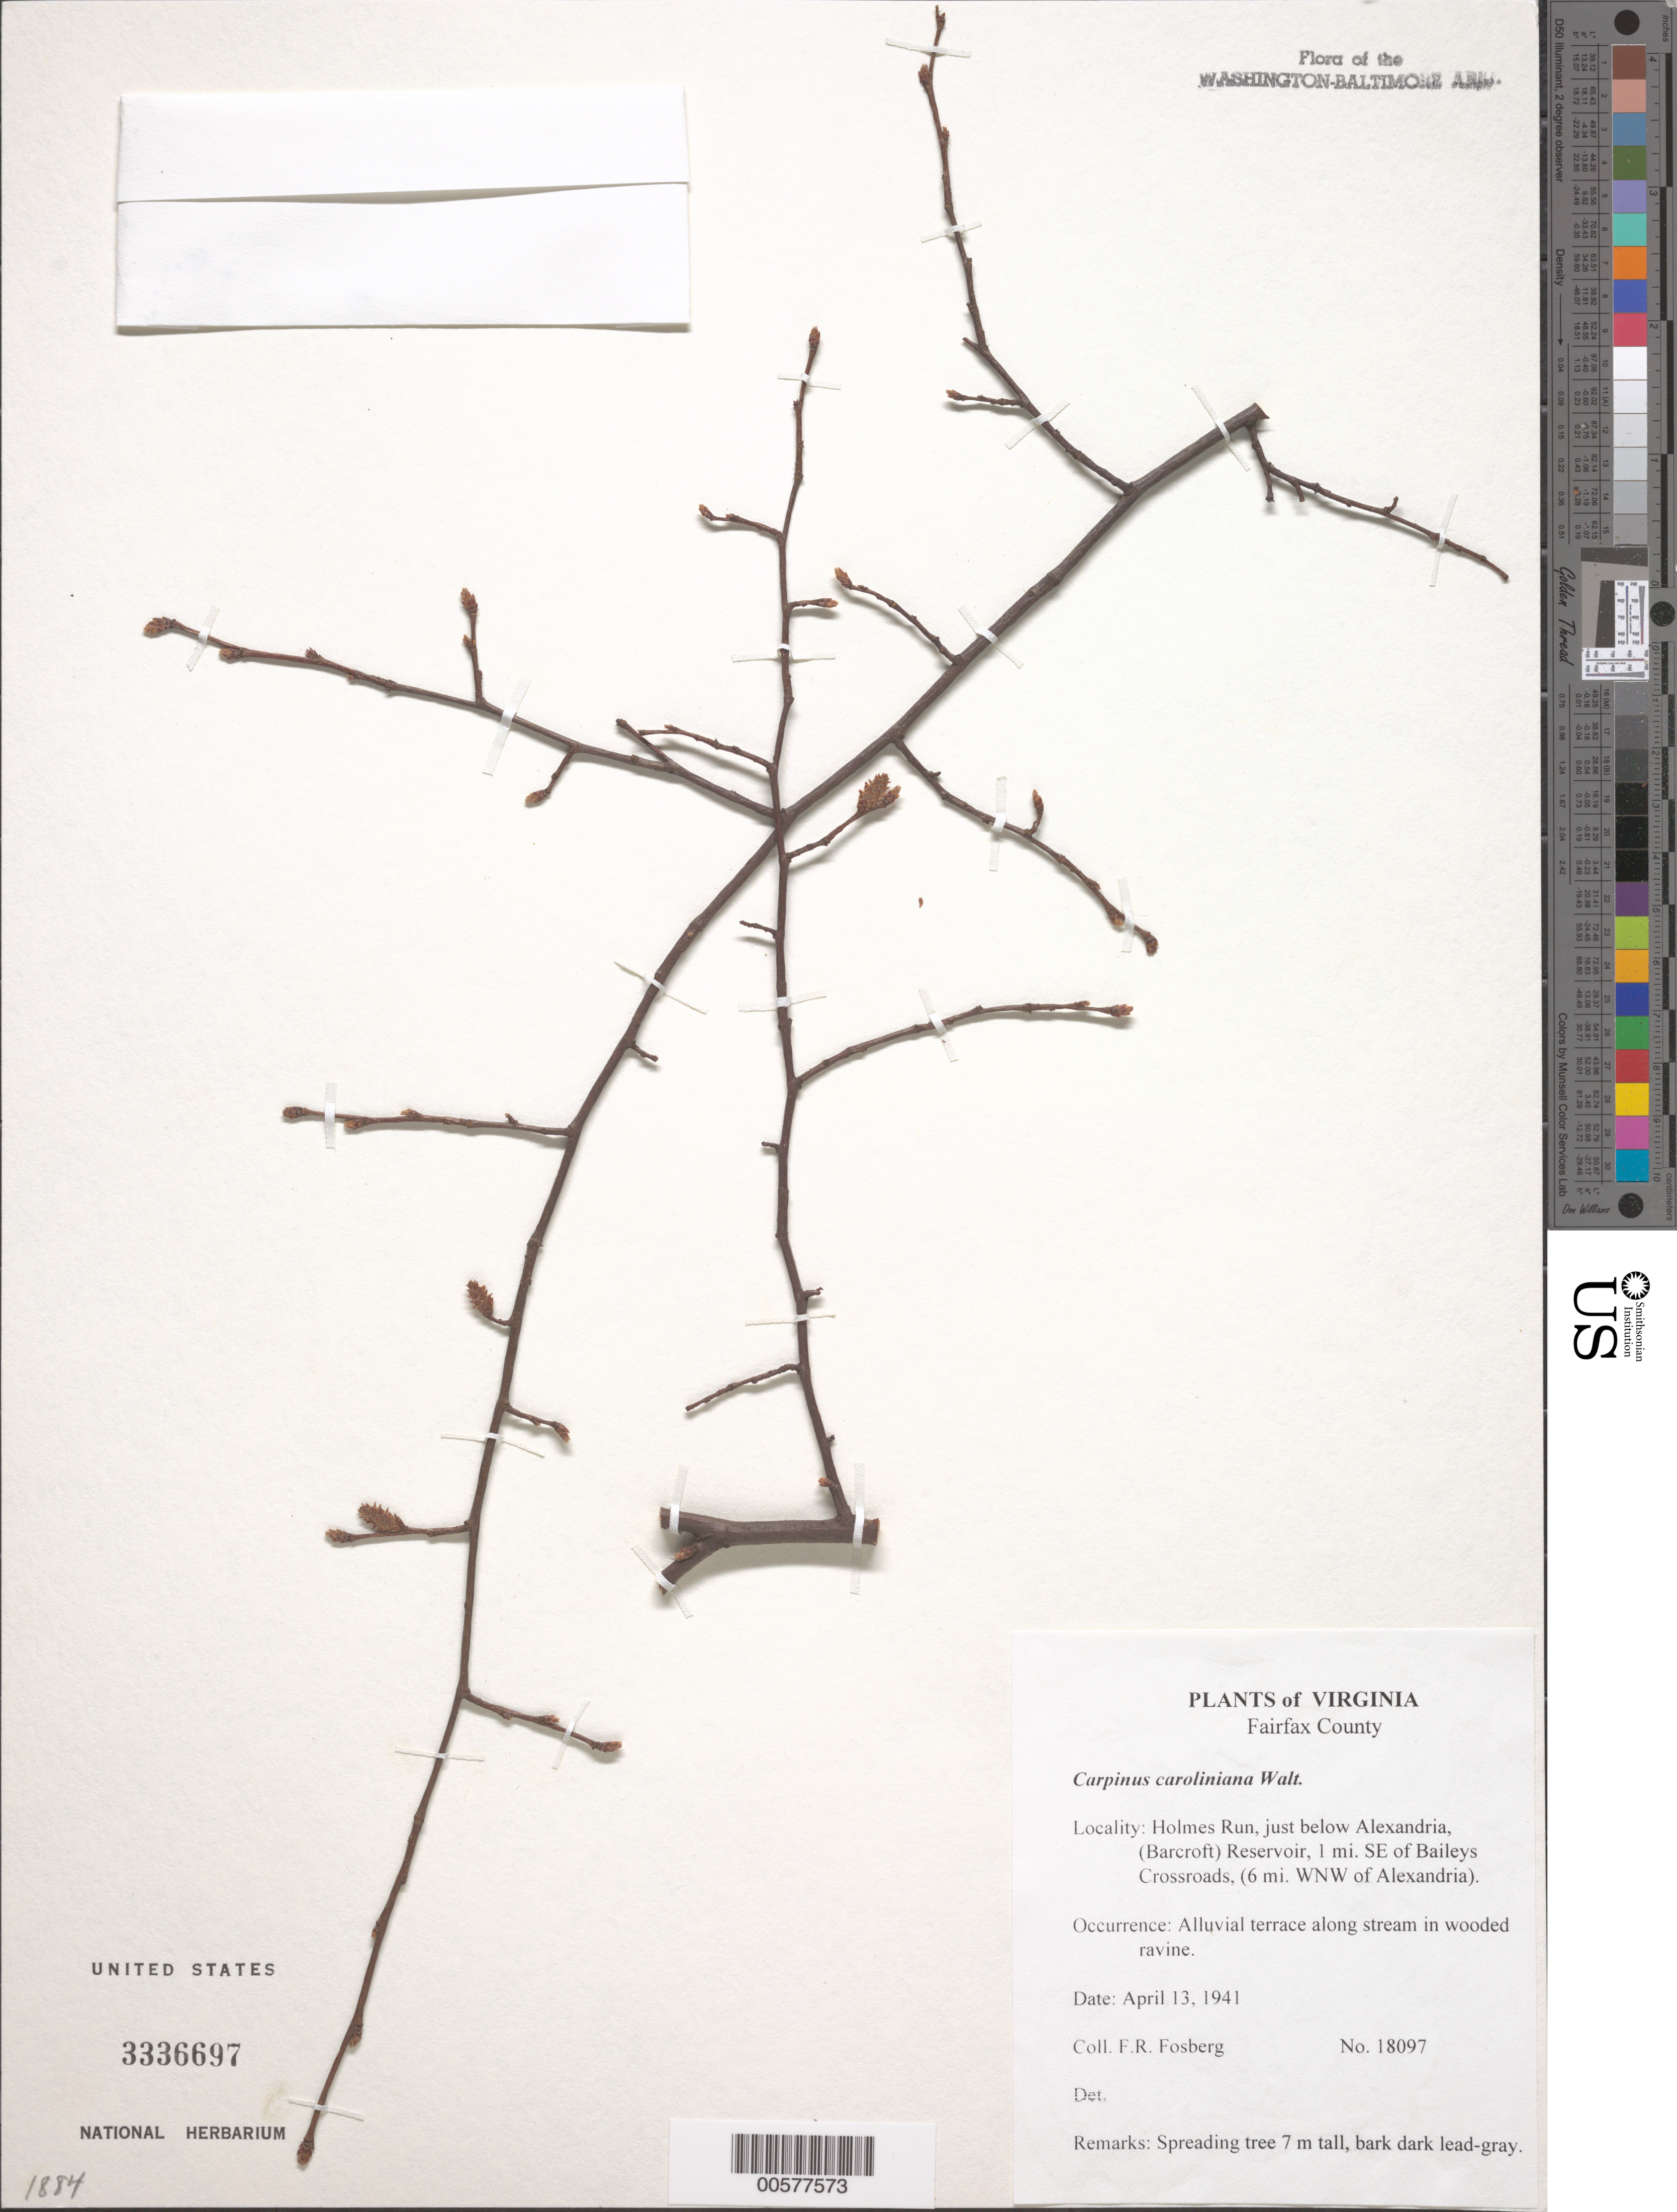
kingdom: Plantae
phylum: Tracheophyta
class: Magnoliopsida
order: Fagales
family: Betulaceae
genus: Carpinus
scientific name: Carpinus caroliniana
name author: Walter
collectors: F. R. Fosberg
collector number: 18097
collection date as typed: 13 Apr 1941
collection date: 1941-04-13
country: United States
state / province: Virginia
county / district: Fairfax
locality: Holmes Run, just below Alexandria, (Barcroft) Reservoir, 1 mi. SE of Baileys Crossroads, (6 mi. WNW of Alexandria).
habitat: Alluvial terrace along stream in wooded ravine.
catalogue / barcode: US 3336697